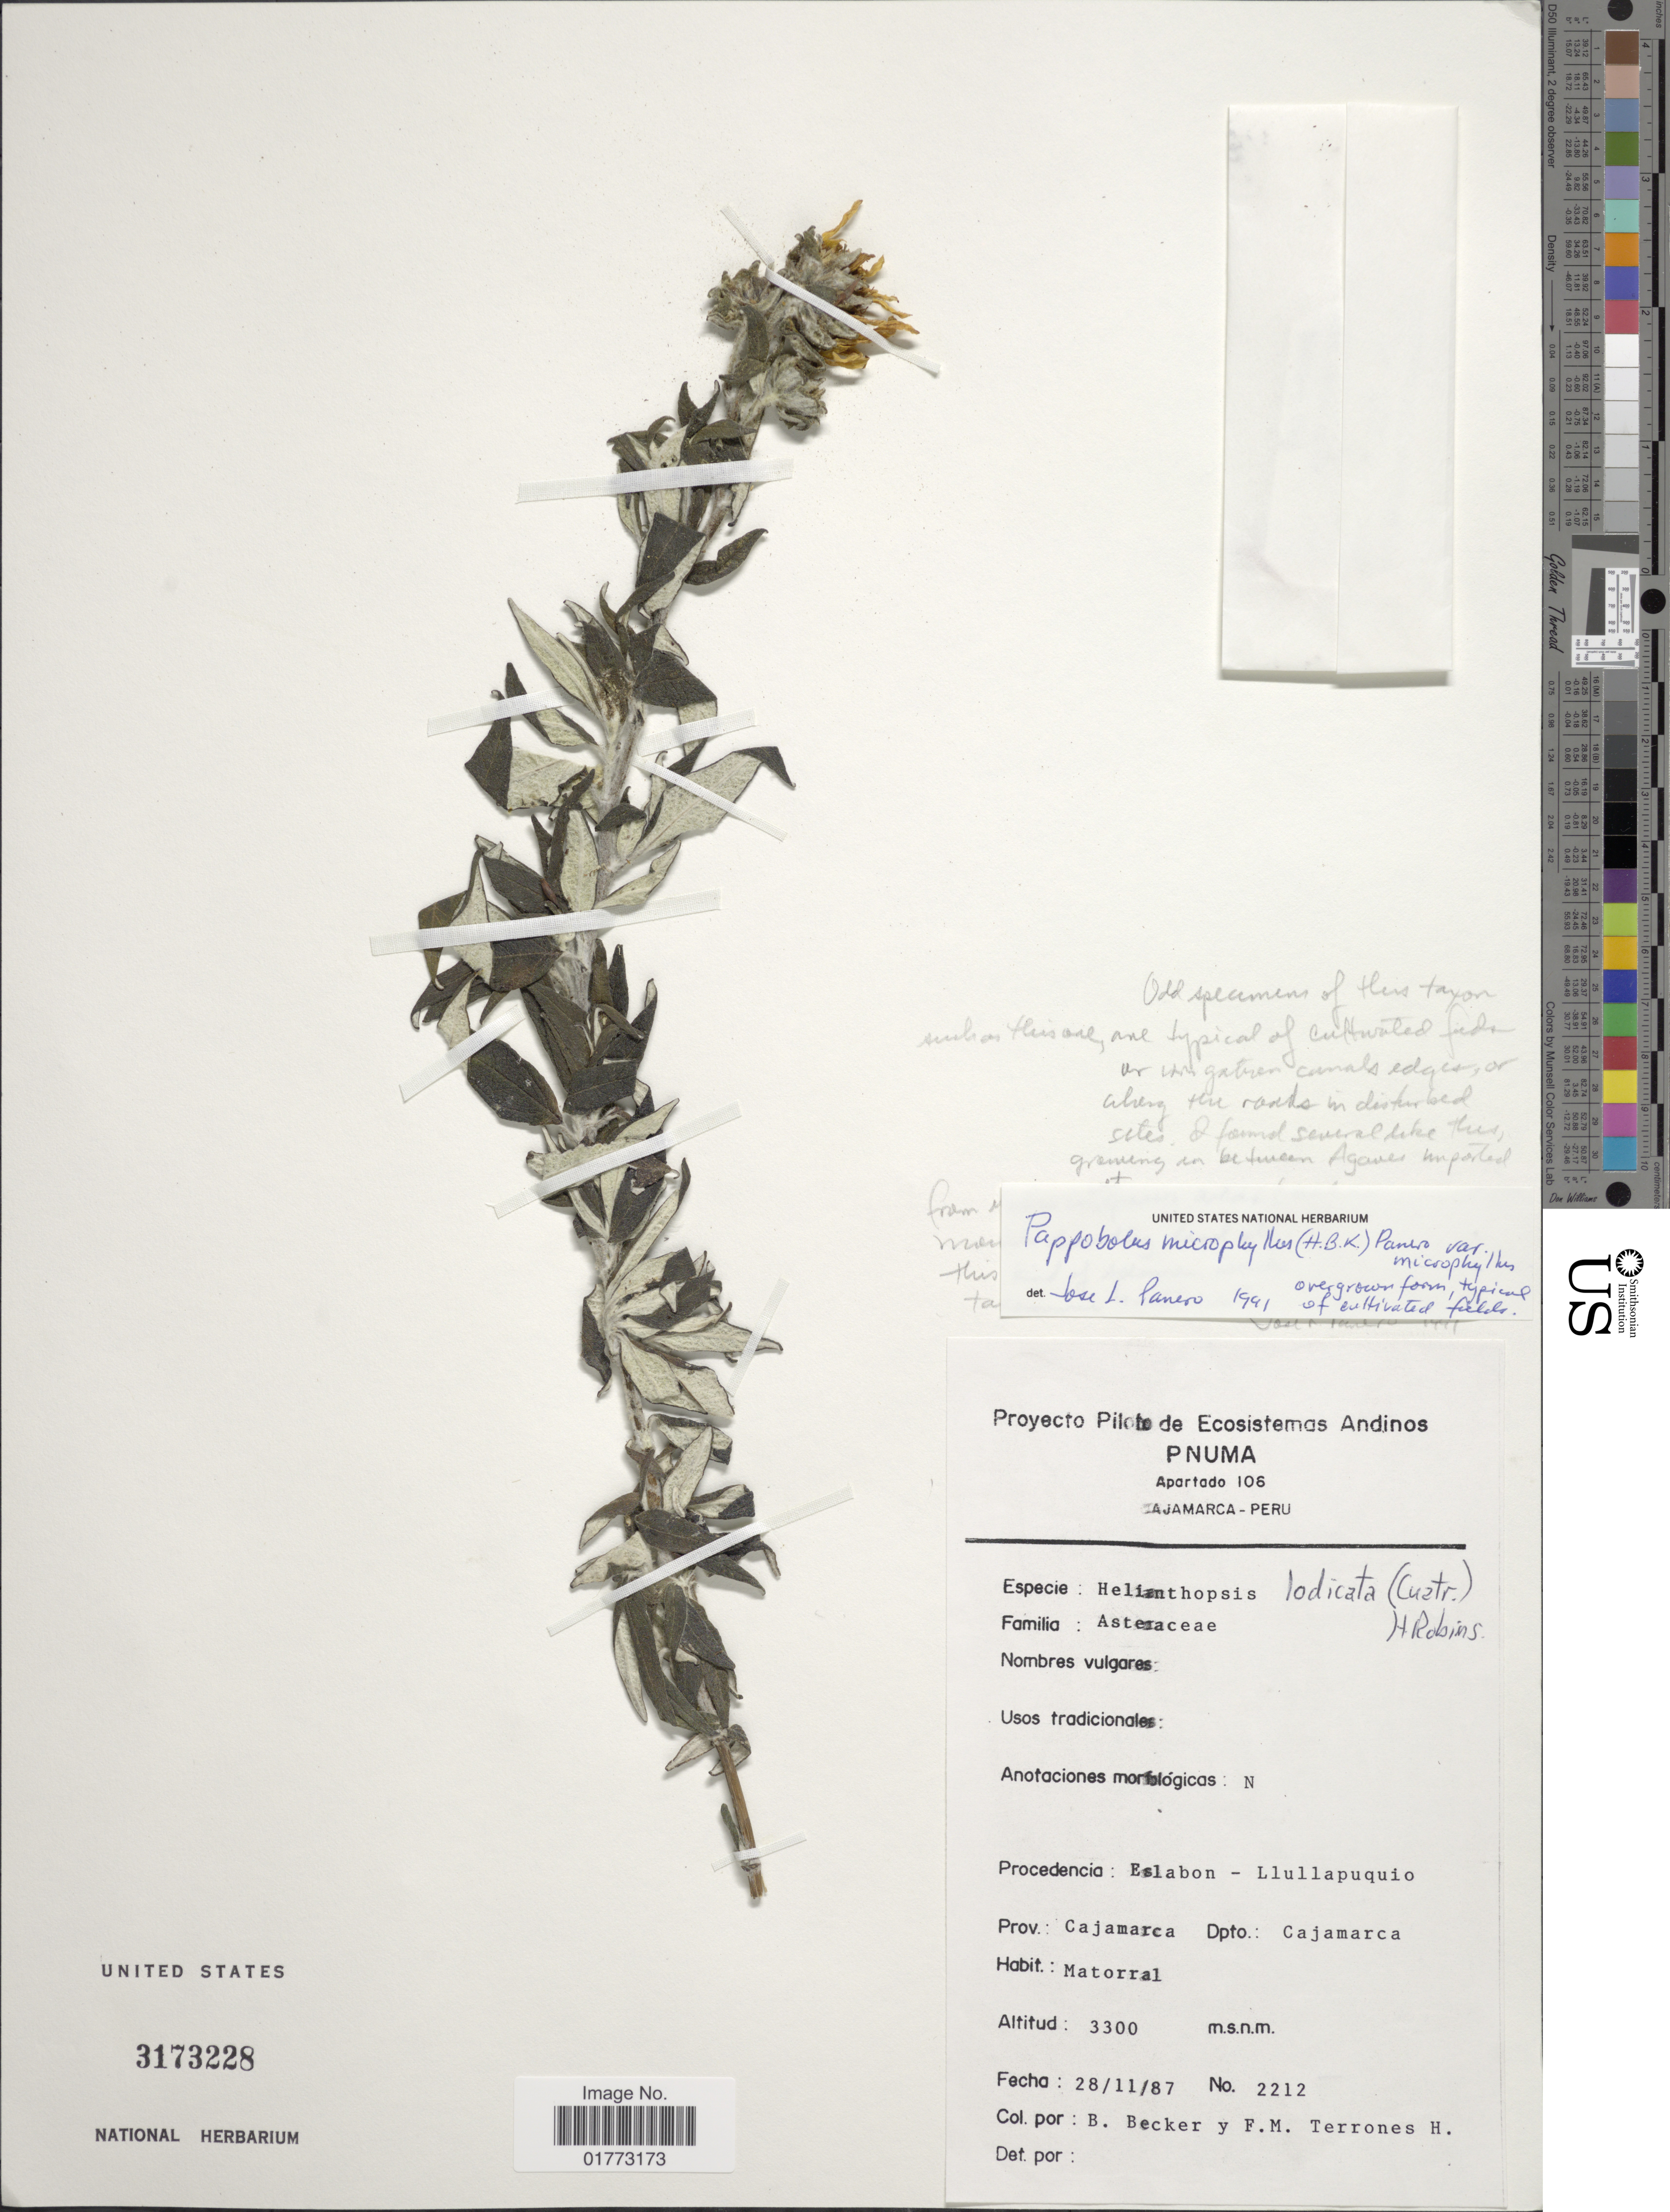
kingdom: Plantae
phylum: Tracheophyta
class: Magnoliopsida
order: Asterales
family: Asteraceae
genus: Pappobolus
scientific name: Pappobolus microphyllus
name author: (Kunth) Panero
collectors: B. Becker & F. M. Terrones H.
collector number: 2212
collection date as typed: Transcribed d/m/y: 28/11/87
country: Peru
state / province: Cajamarca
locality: Procedencia: Eslabon- Llullapuquio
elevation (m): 3300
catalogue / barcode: US 3173228